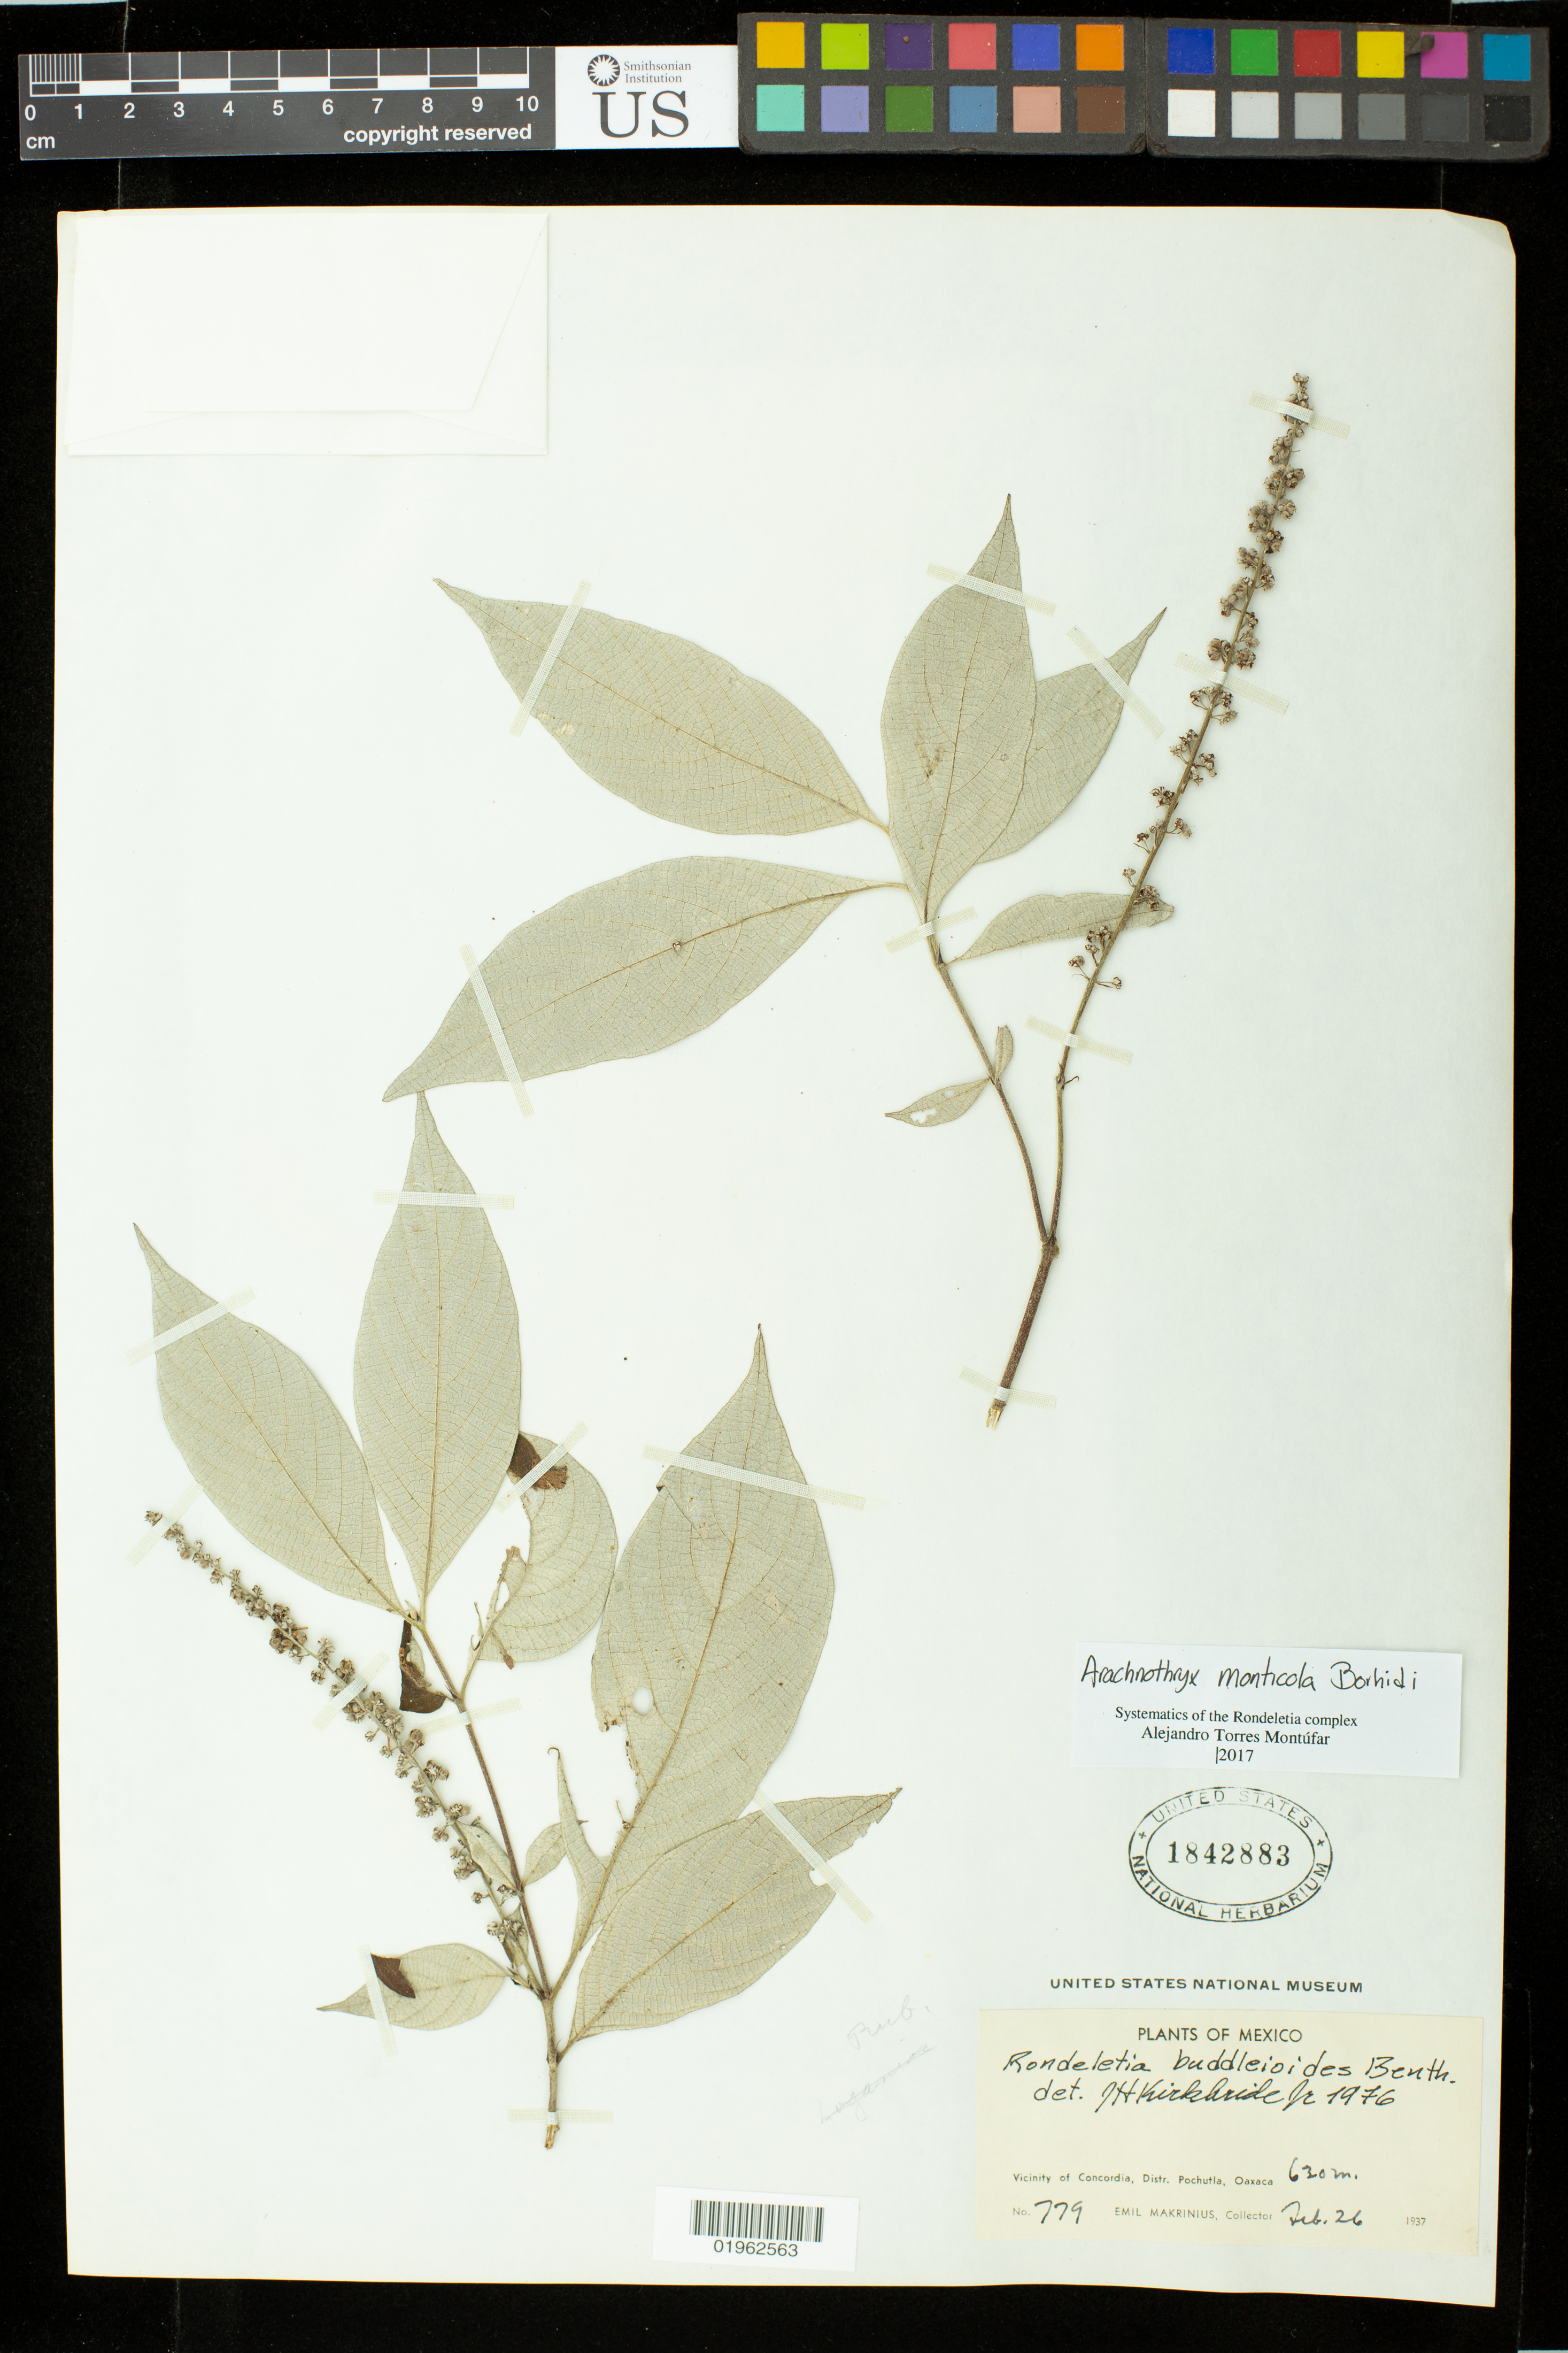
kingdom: Plantae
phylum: Tracheophyta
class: Magnoliopsida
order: Gentianales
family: Rubiaceae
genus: Arachnothryx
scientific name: Arachnothryx monticola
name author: Borhidi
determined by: Torres Montufar, J. A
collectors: E. Makrinius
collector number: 779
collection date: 1937-02-26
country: Mexico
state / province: Oaxaca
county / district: Pochutla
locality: Vicinity of Concordia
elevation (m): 630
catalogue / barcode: US 1842883